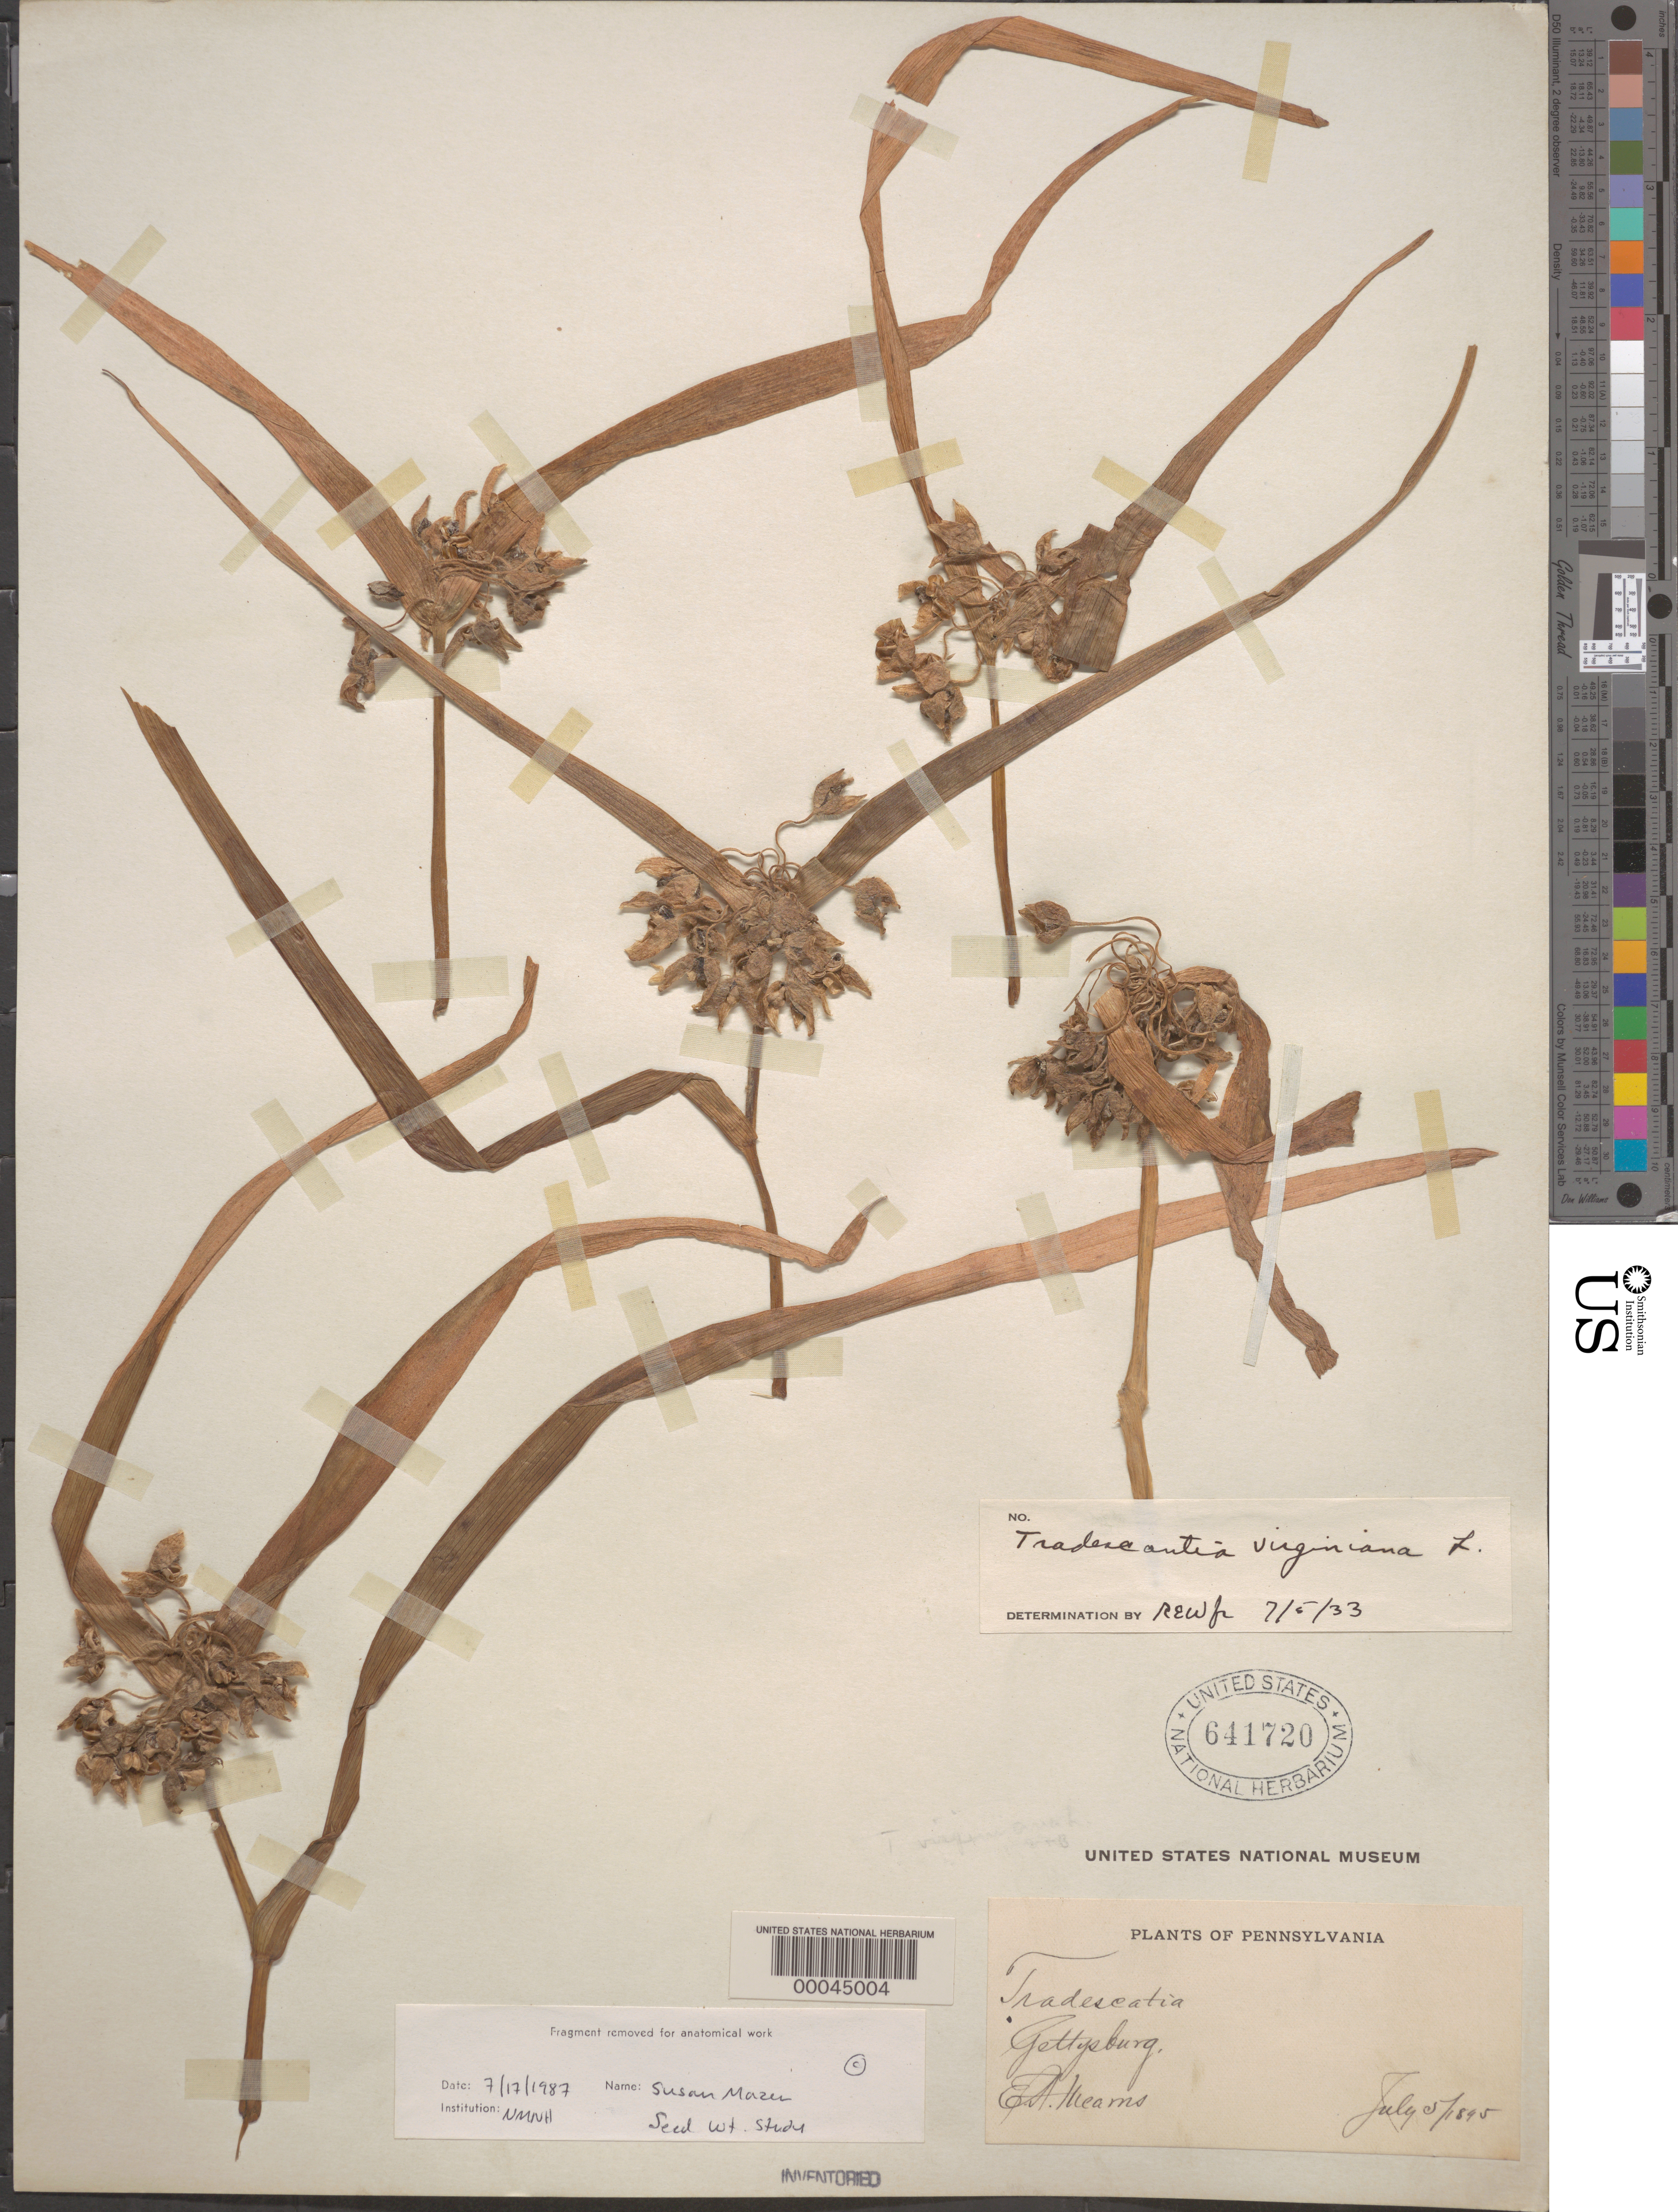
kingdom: Plantae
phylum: Tracheophyta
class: Liliopsida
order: Commelinales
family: Commelinaceae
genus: Tradescantia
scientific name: Tradescantia virginiana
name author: L.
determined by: Woodward, R. E.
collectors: E. A. Mearns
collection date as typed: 05 Jul 1895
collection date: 1895-07-05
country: United States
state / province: Pennsylvania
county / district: Adams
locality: Gettysburg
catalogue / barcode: US 641720